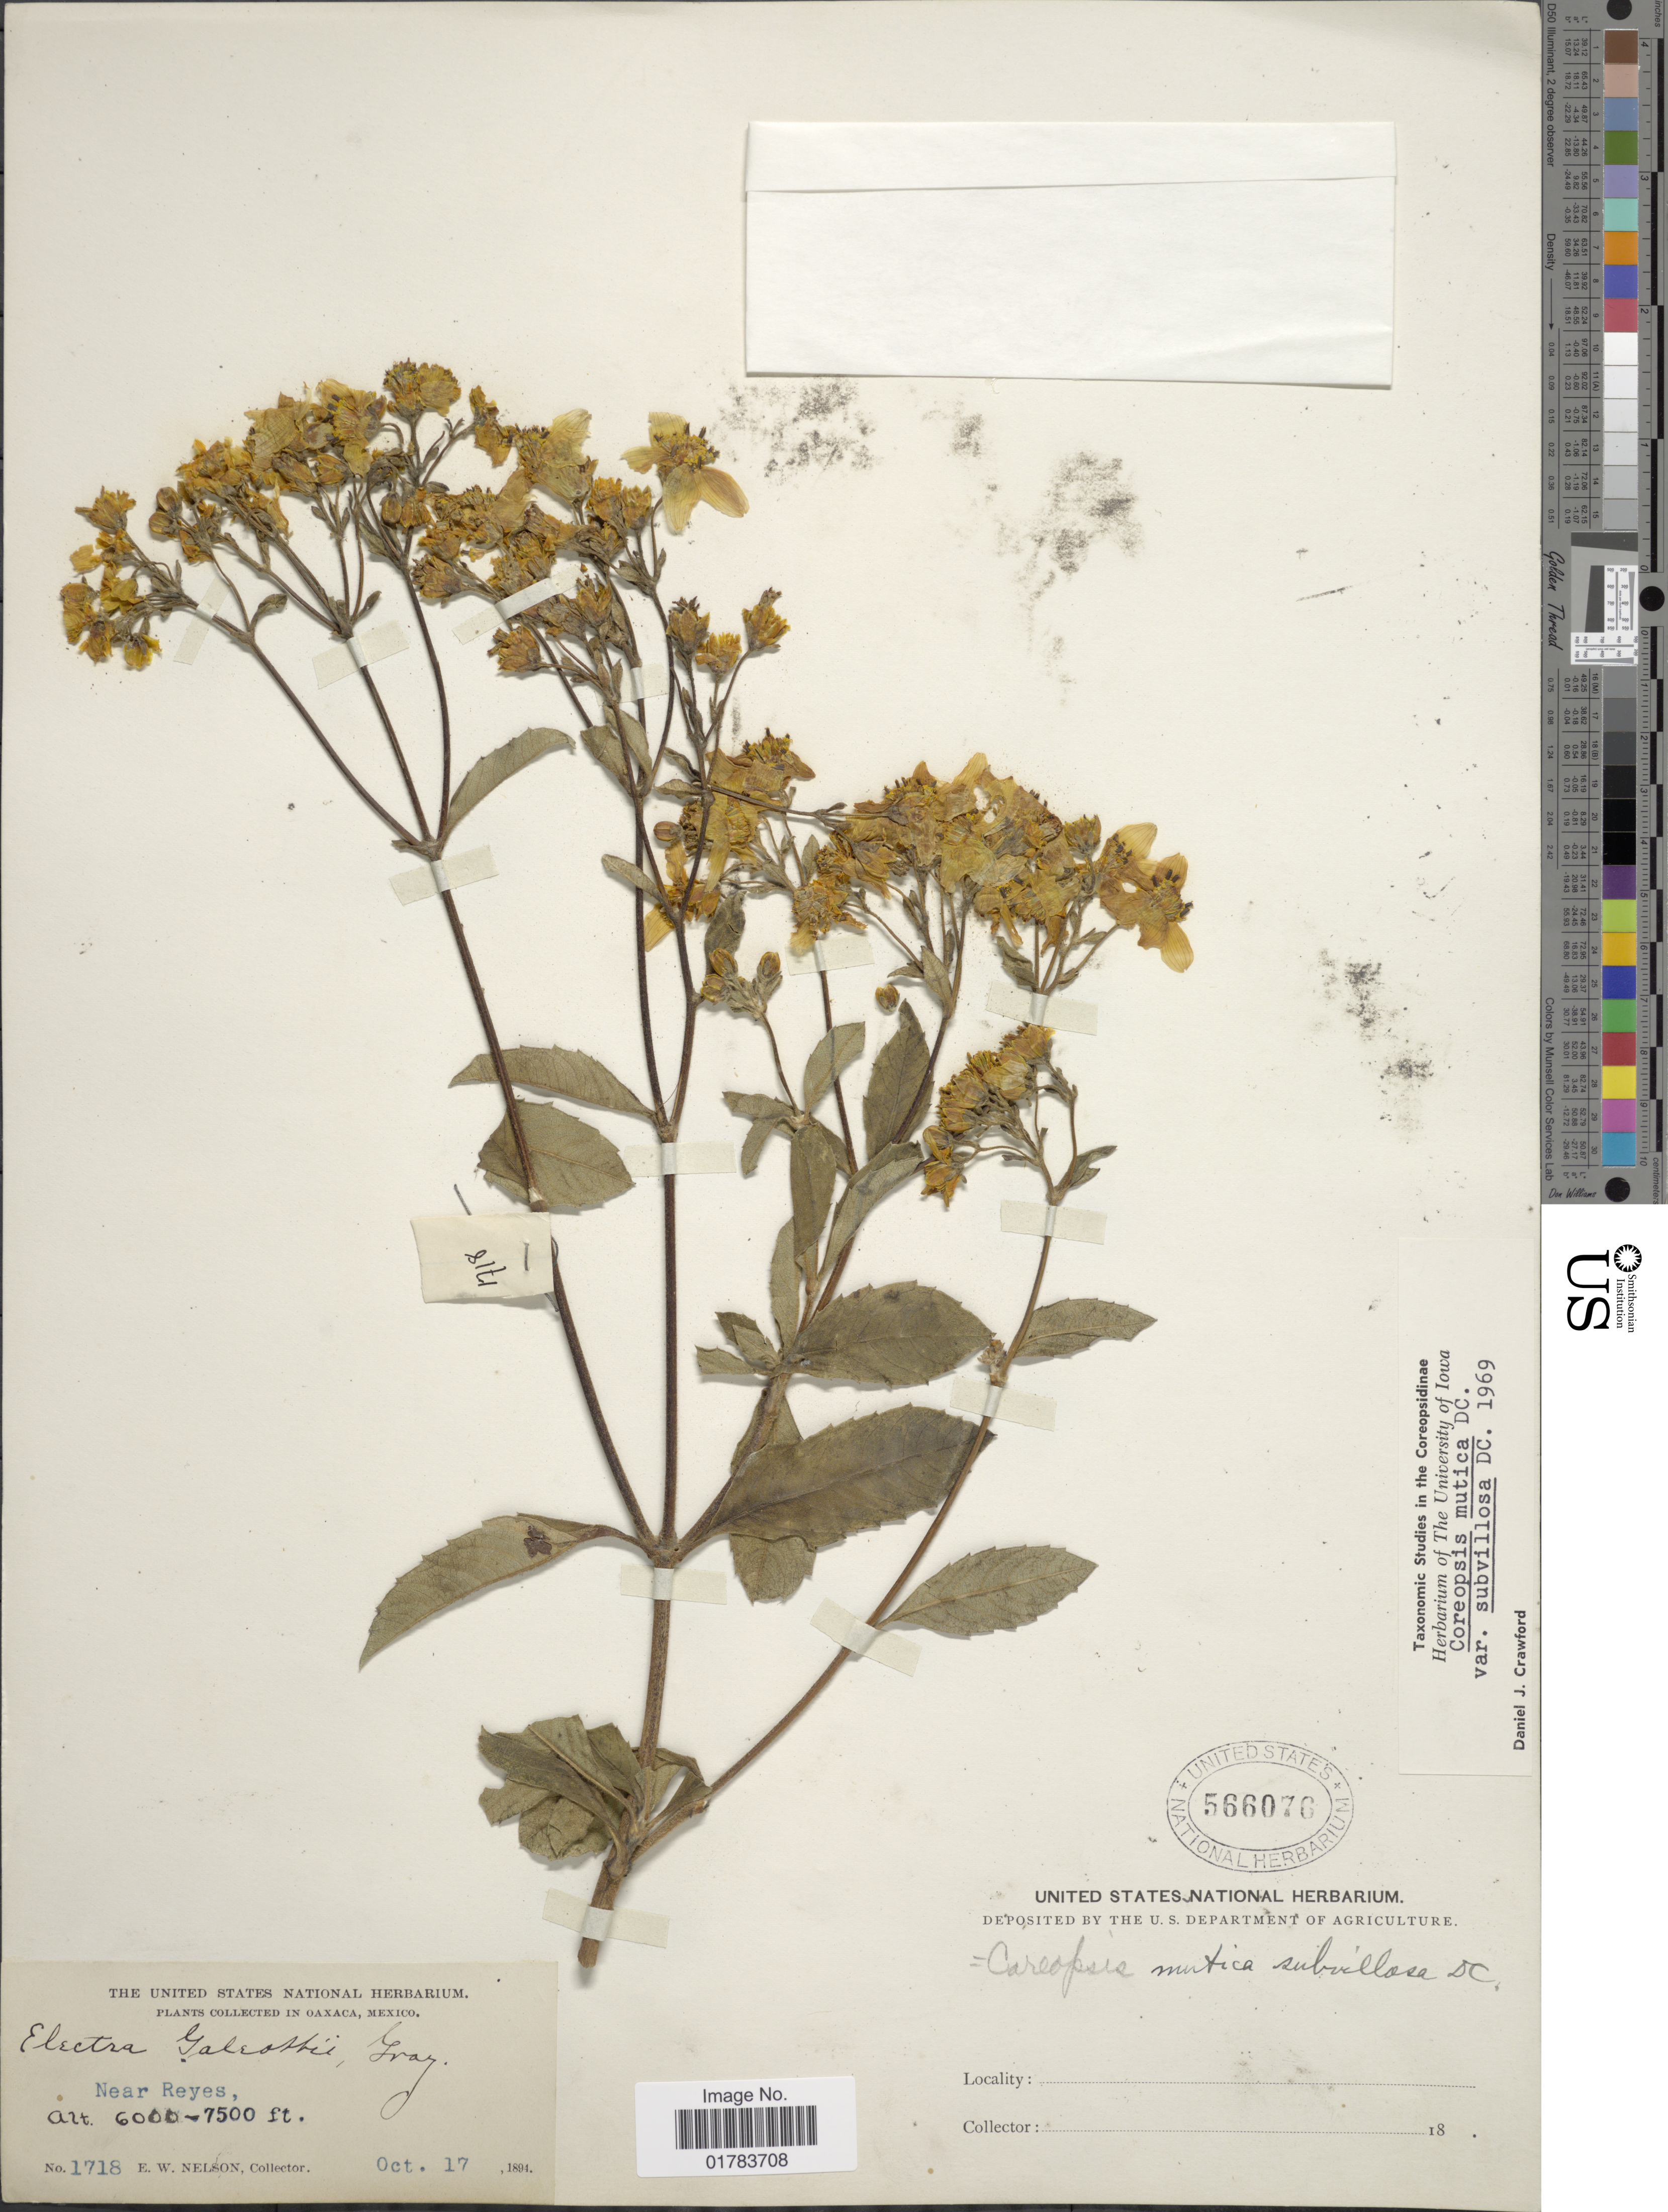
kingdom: Plantae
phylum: Tracheophyta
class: Magnoliopsida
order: Asterales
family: Asteraceae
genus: Coreopsis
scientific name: Coreopsis mutica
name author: DC.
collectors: E. W. Nelson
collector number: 1718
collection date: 1894-10-17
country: Mexico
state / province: Oaxaca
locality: Near Reyes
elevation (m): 1829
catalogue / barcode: US 566076